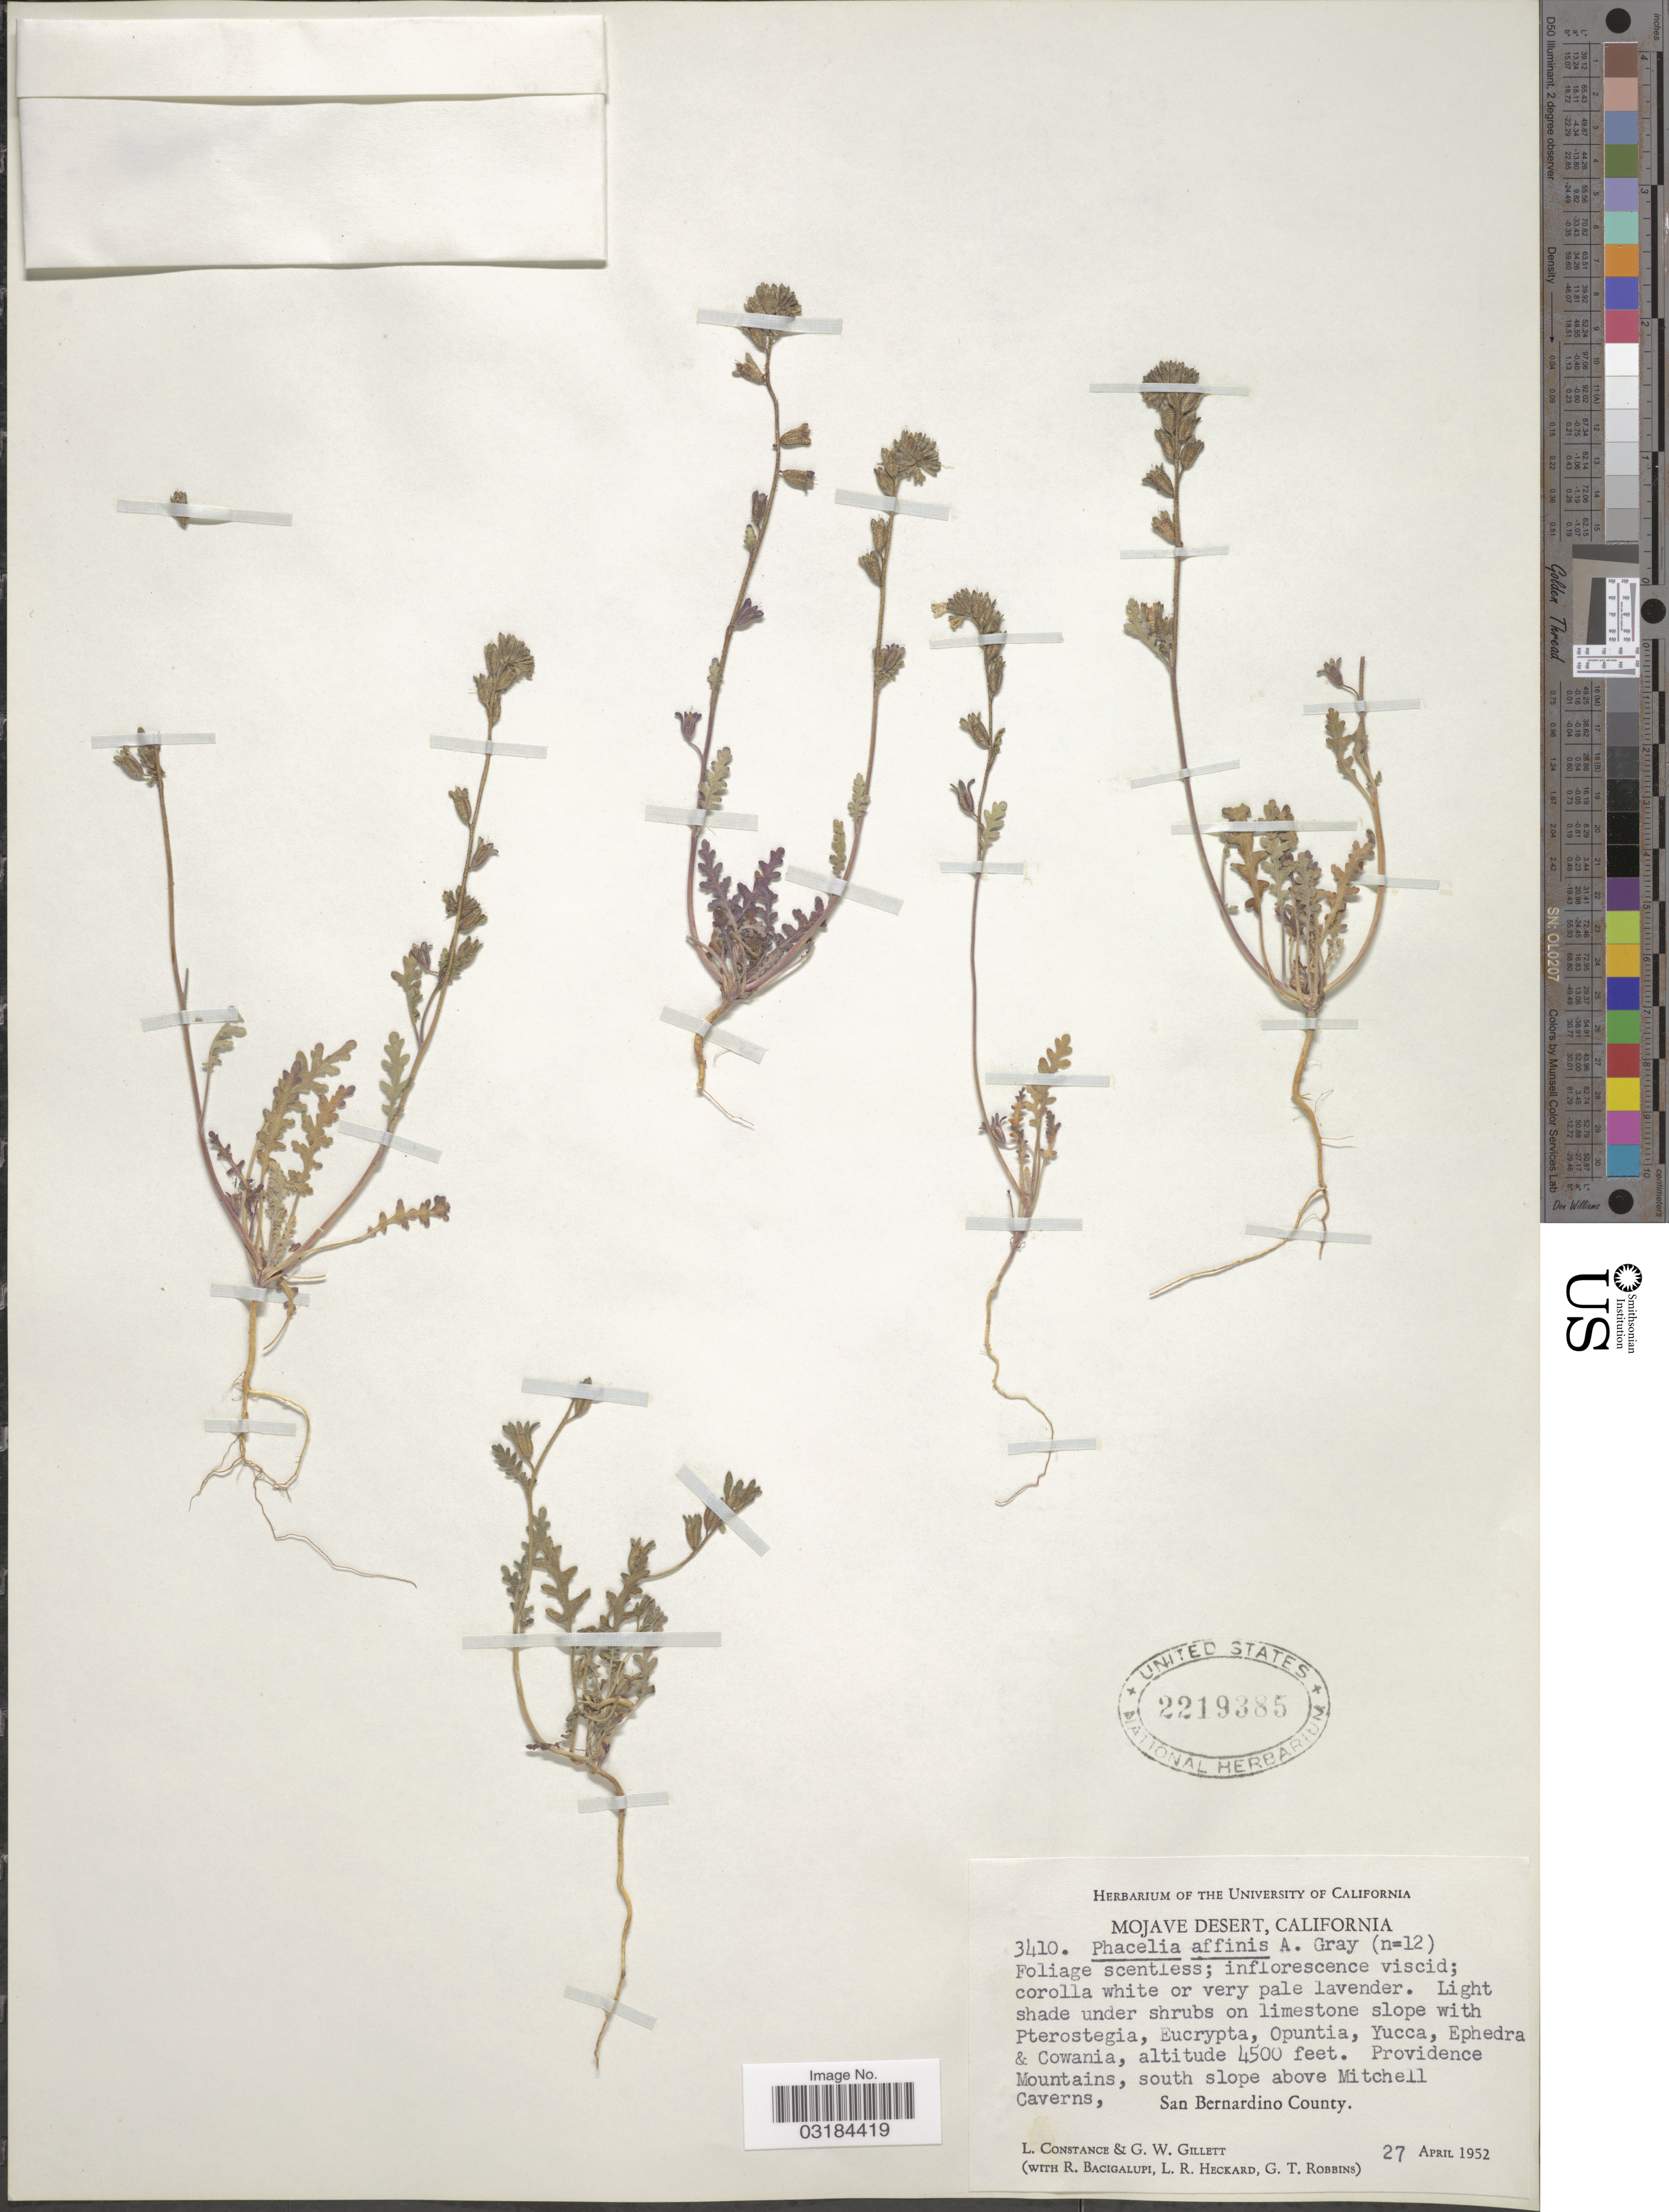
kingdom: Plantae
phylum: Tracheophyta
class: Magnoliopsida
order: Boraginales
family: Hydrophyllaceae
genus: Phacelia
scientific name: Phacelia affinis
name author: A. Gray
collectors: L. Constance, G. Gillett, R. Bacigalupi, L. R. Heckard & G. T. Robbins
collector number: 3410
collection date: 1952-04-27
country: United States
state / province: California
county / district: San Bernardino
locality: Mojave Desert. Providence Mountains, south slope above Mitchell Caverns, San Bernardino County.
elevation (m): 1372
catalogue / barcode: US 2219385